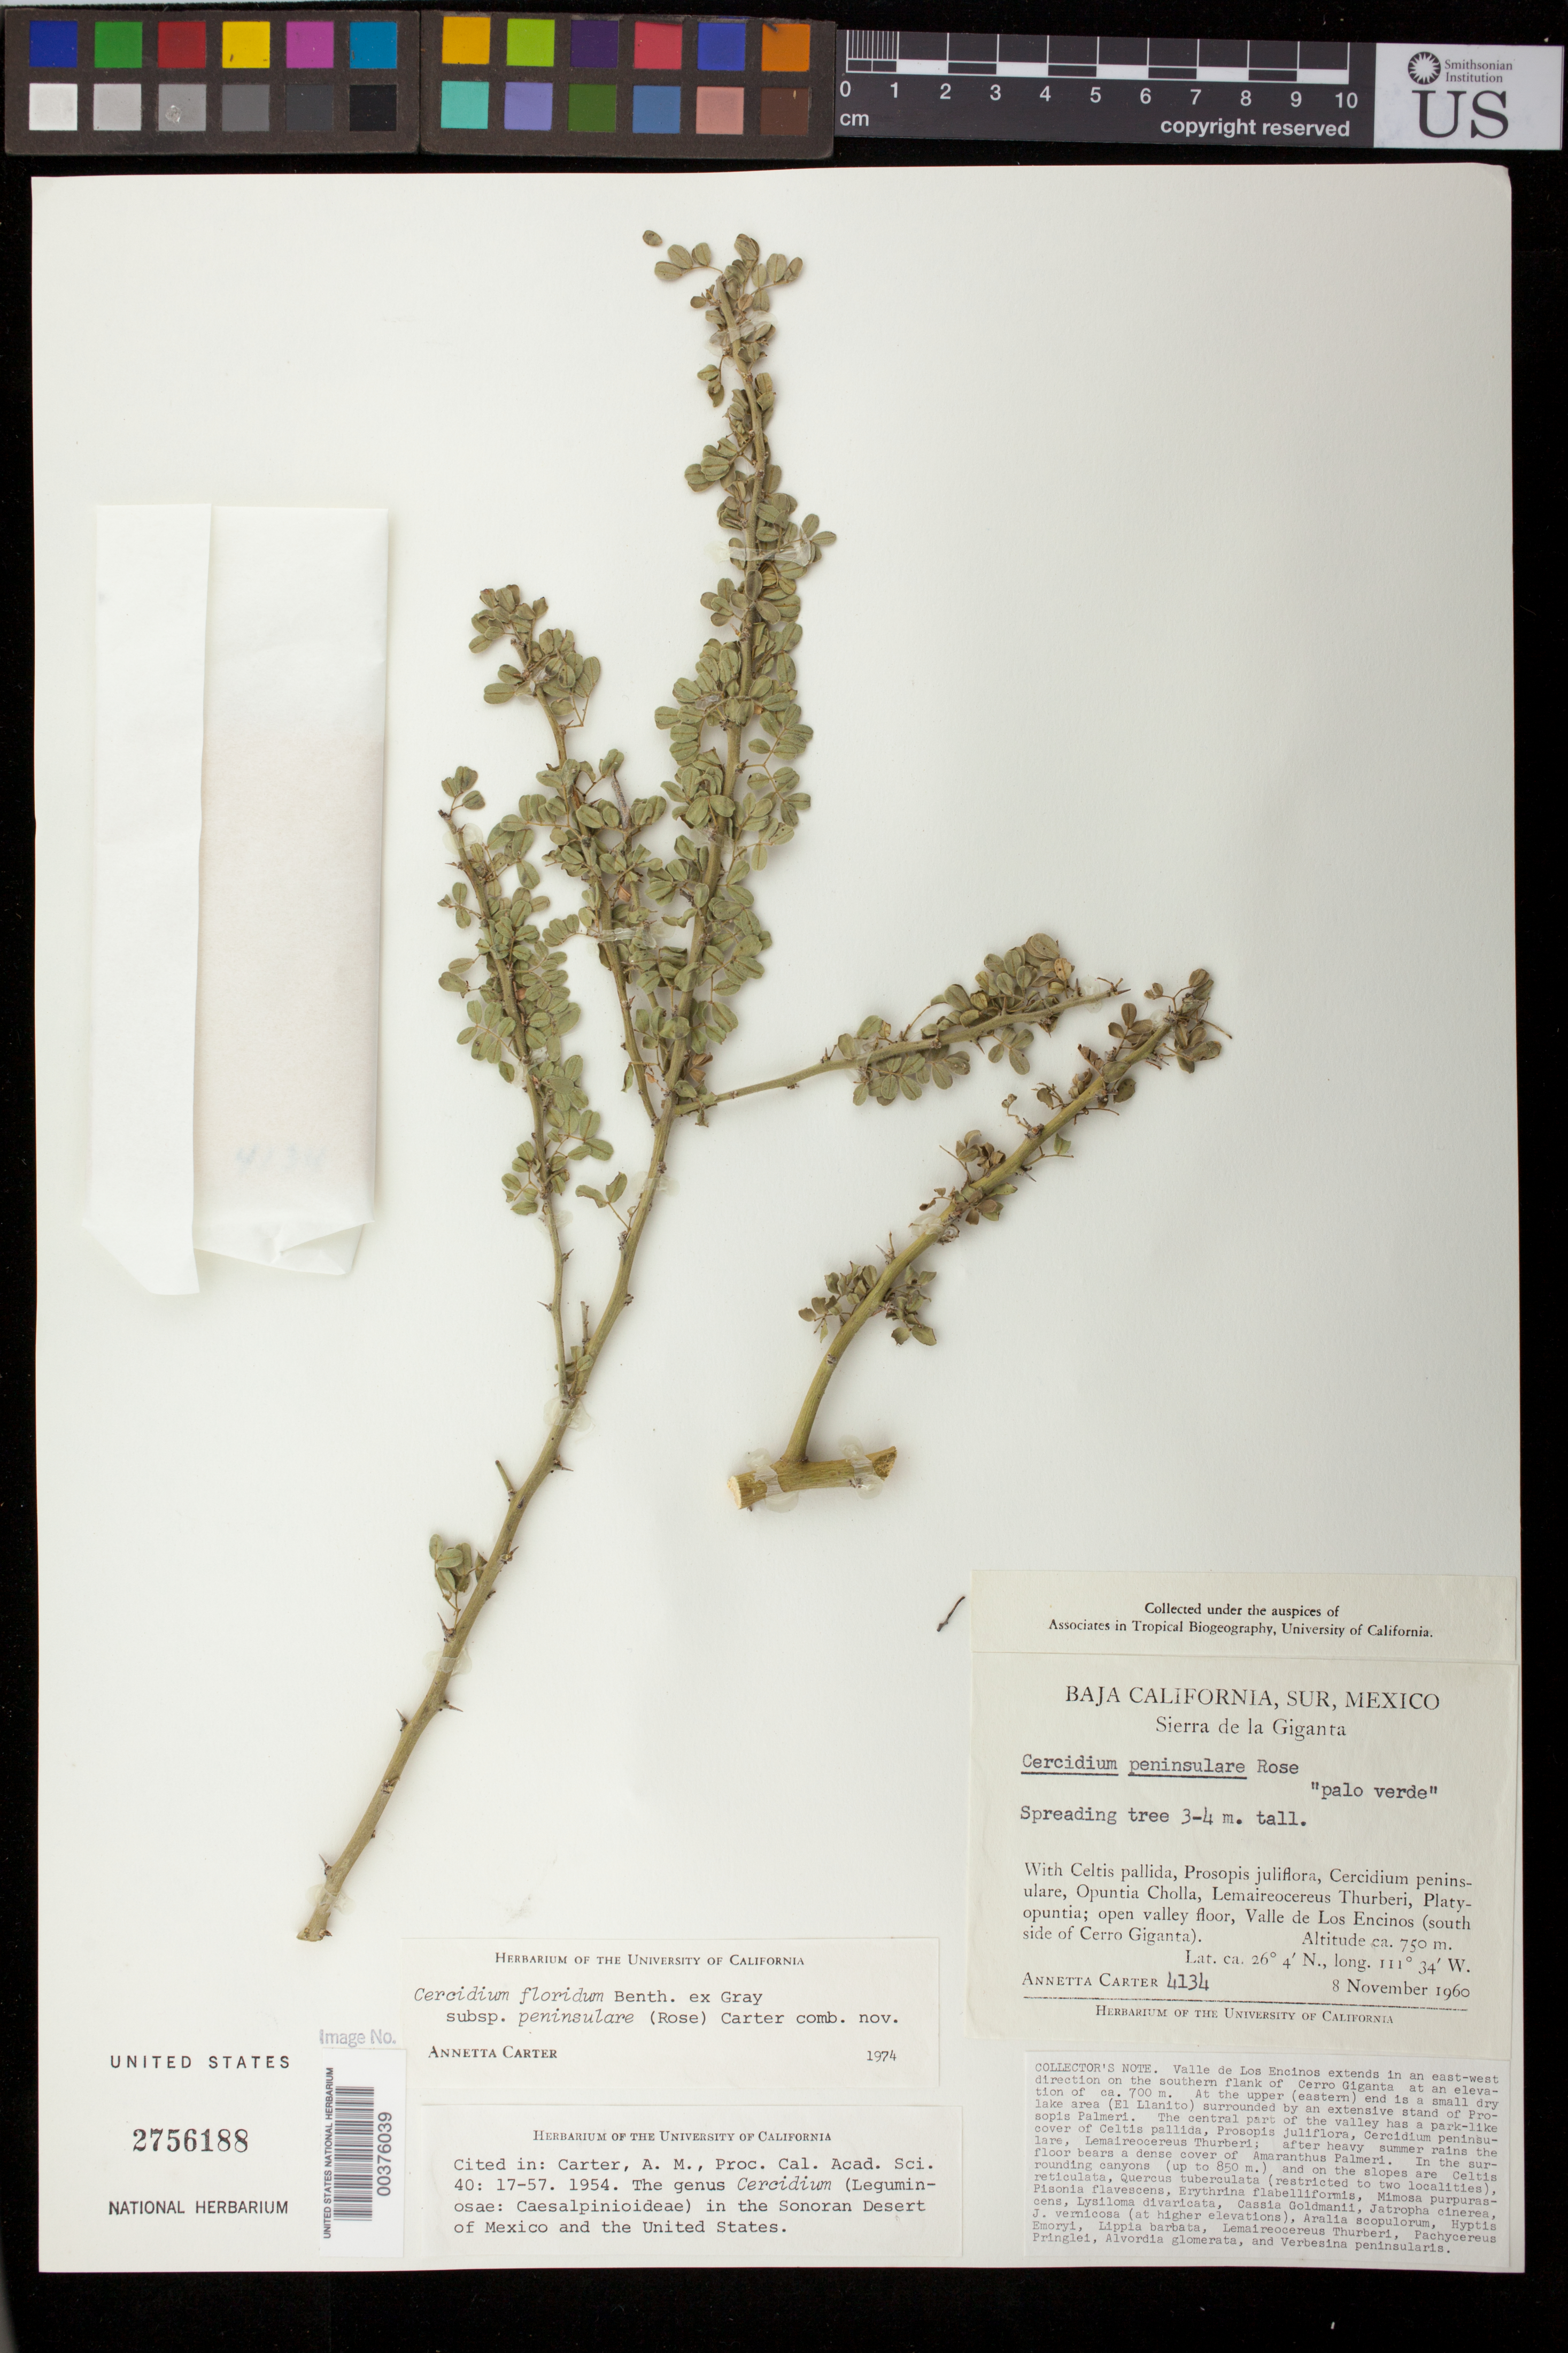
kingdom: Plantae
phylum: Tracheophyta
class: Magnoliopsida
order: Fabales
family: Fabaceae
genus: Parkinsonia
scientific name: Parkinsonia florida subsp. peninsulare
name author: (Rose) J.E. Hawkins & Felger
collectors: A. Carter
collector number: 4134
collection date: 1960-11-08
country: Mexico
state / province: Baja California Sur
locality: Sierra de la Giganta, Valle de Los Encinos (south side of Cerro Giganta)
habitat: With Celtis pallida, Prosopis juliflora, Cercidium peninsulare, Opuntia Cholla, Lemaireocereus Thurberi, Platyopuntia; open valley floor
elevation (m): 750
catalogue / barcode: US 2756188